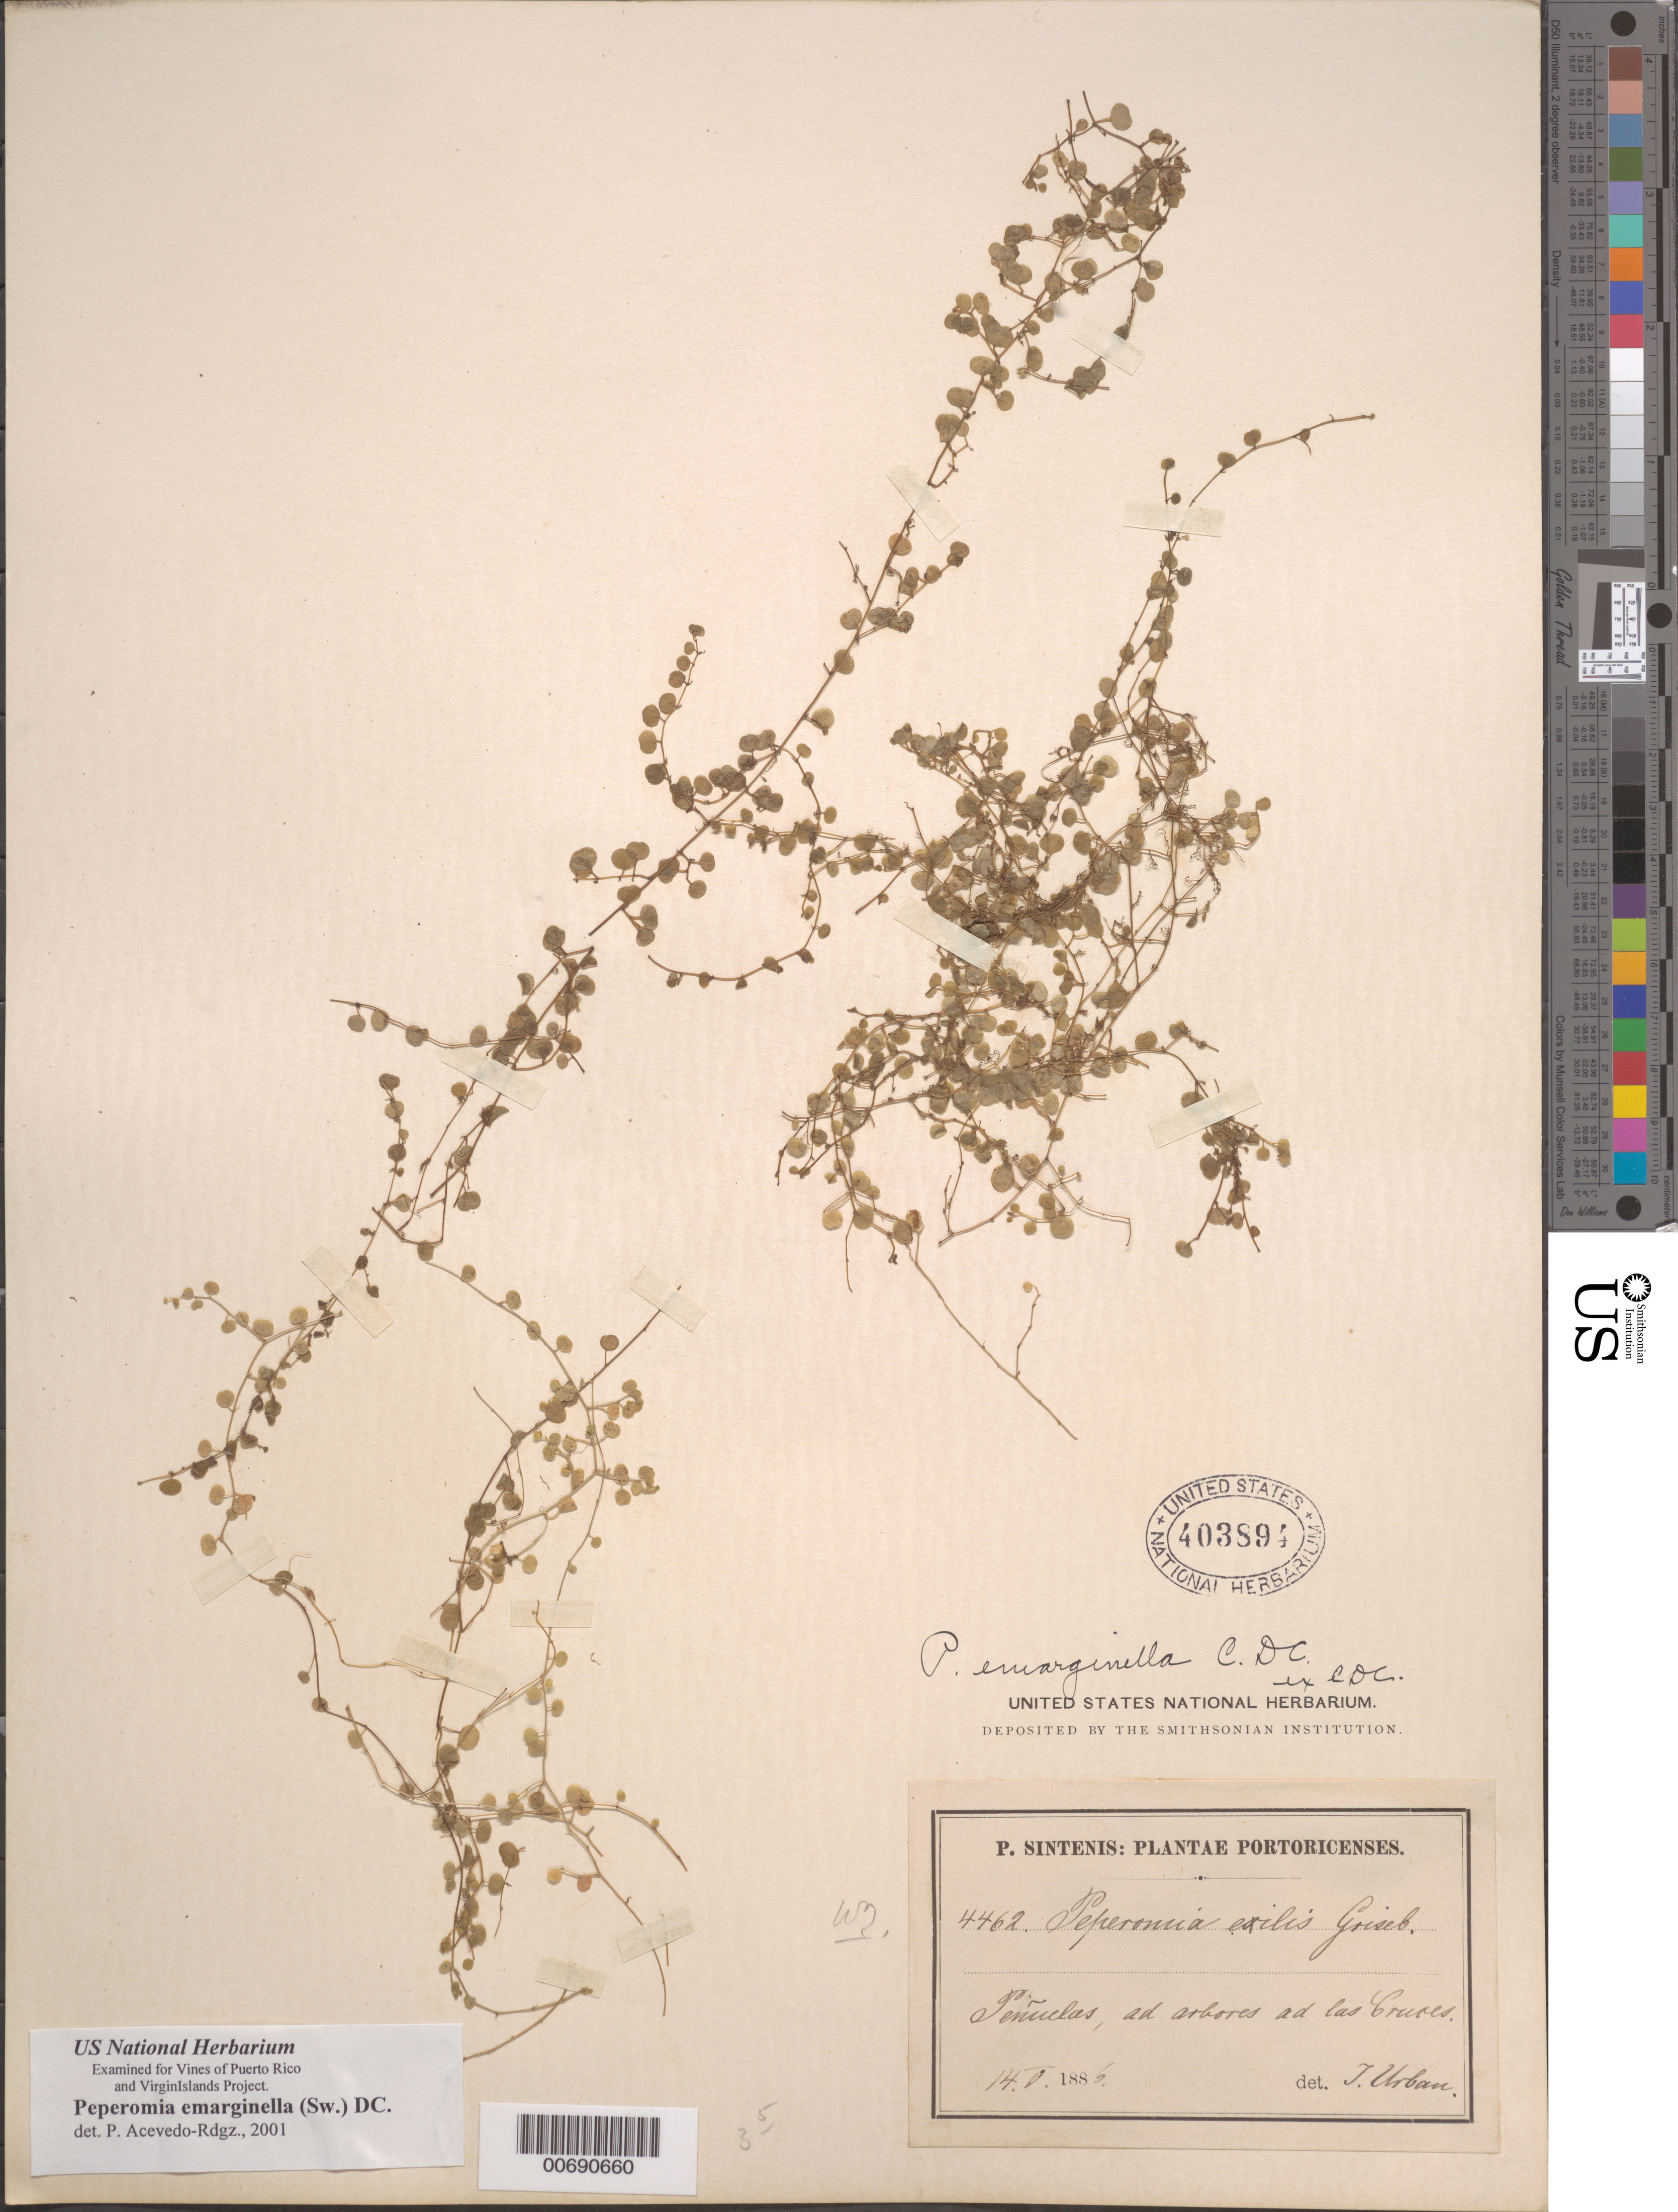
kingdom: Plantae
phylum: Tracheophyta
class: Magnoliopsida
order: Piperales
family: Piperaceae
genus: Peperomia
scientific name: Peperomia emarginella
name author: (Sw. ex Wikstr.) C. DC.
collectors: P. Sintenis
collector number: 4462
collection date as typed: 14 May 1886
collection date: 1886-05-14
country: Puerto Rico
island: Greater Antilles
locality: Peñuelas. Ad arbores ad las cruces.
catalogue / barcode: US 403894